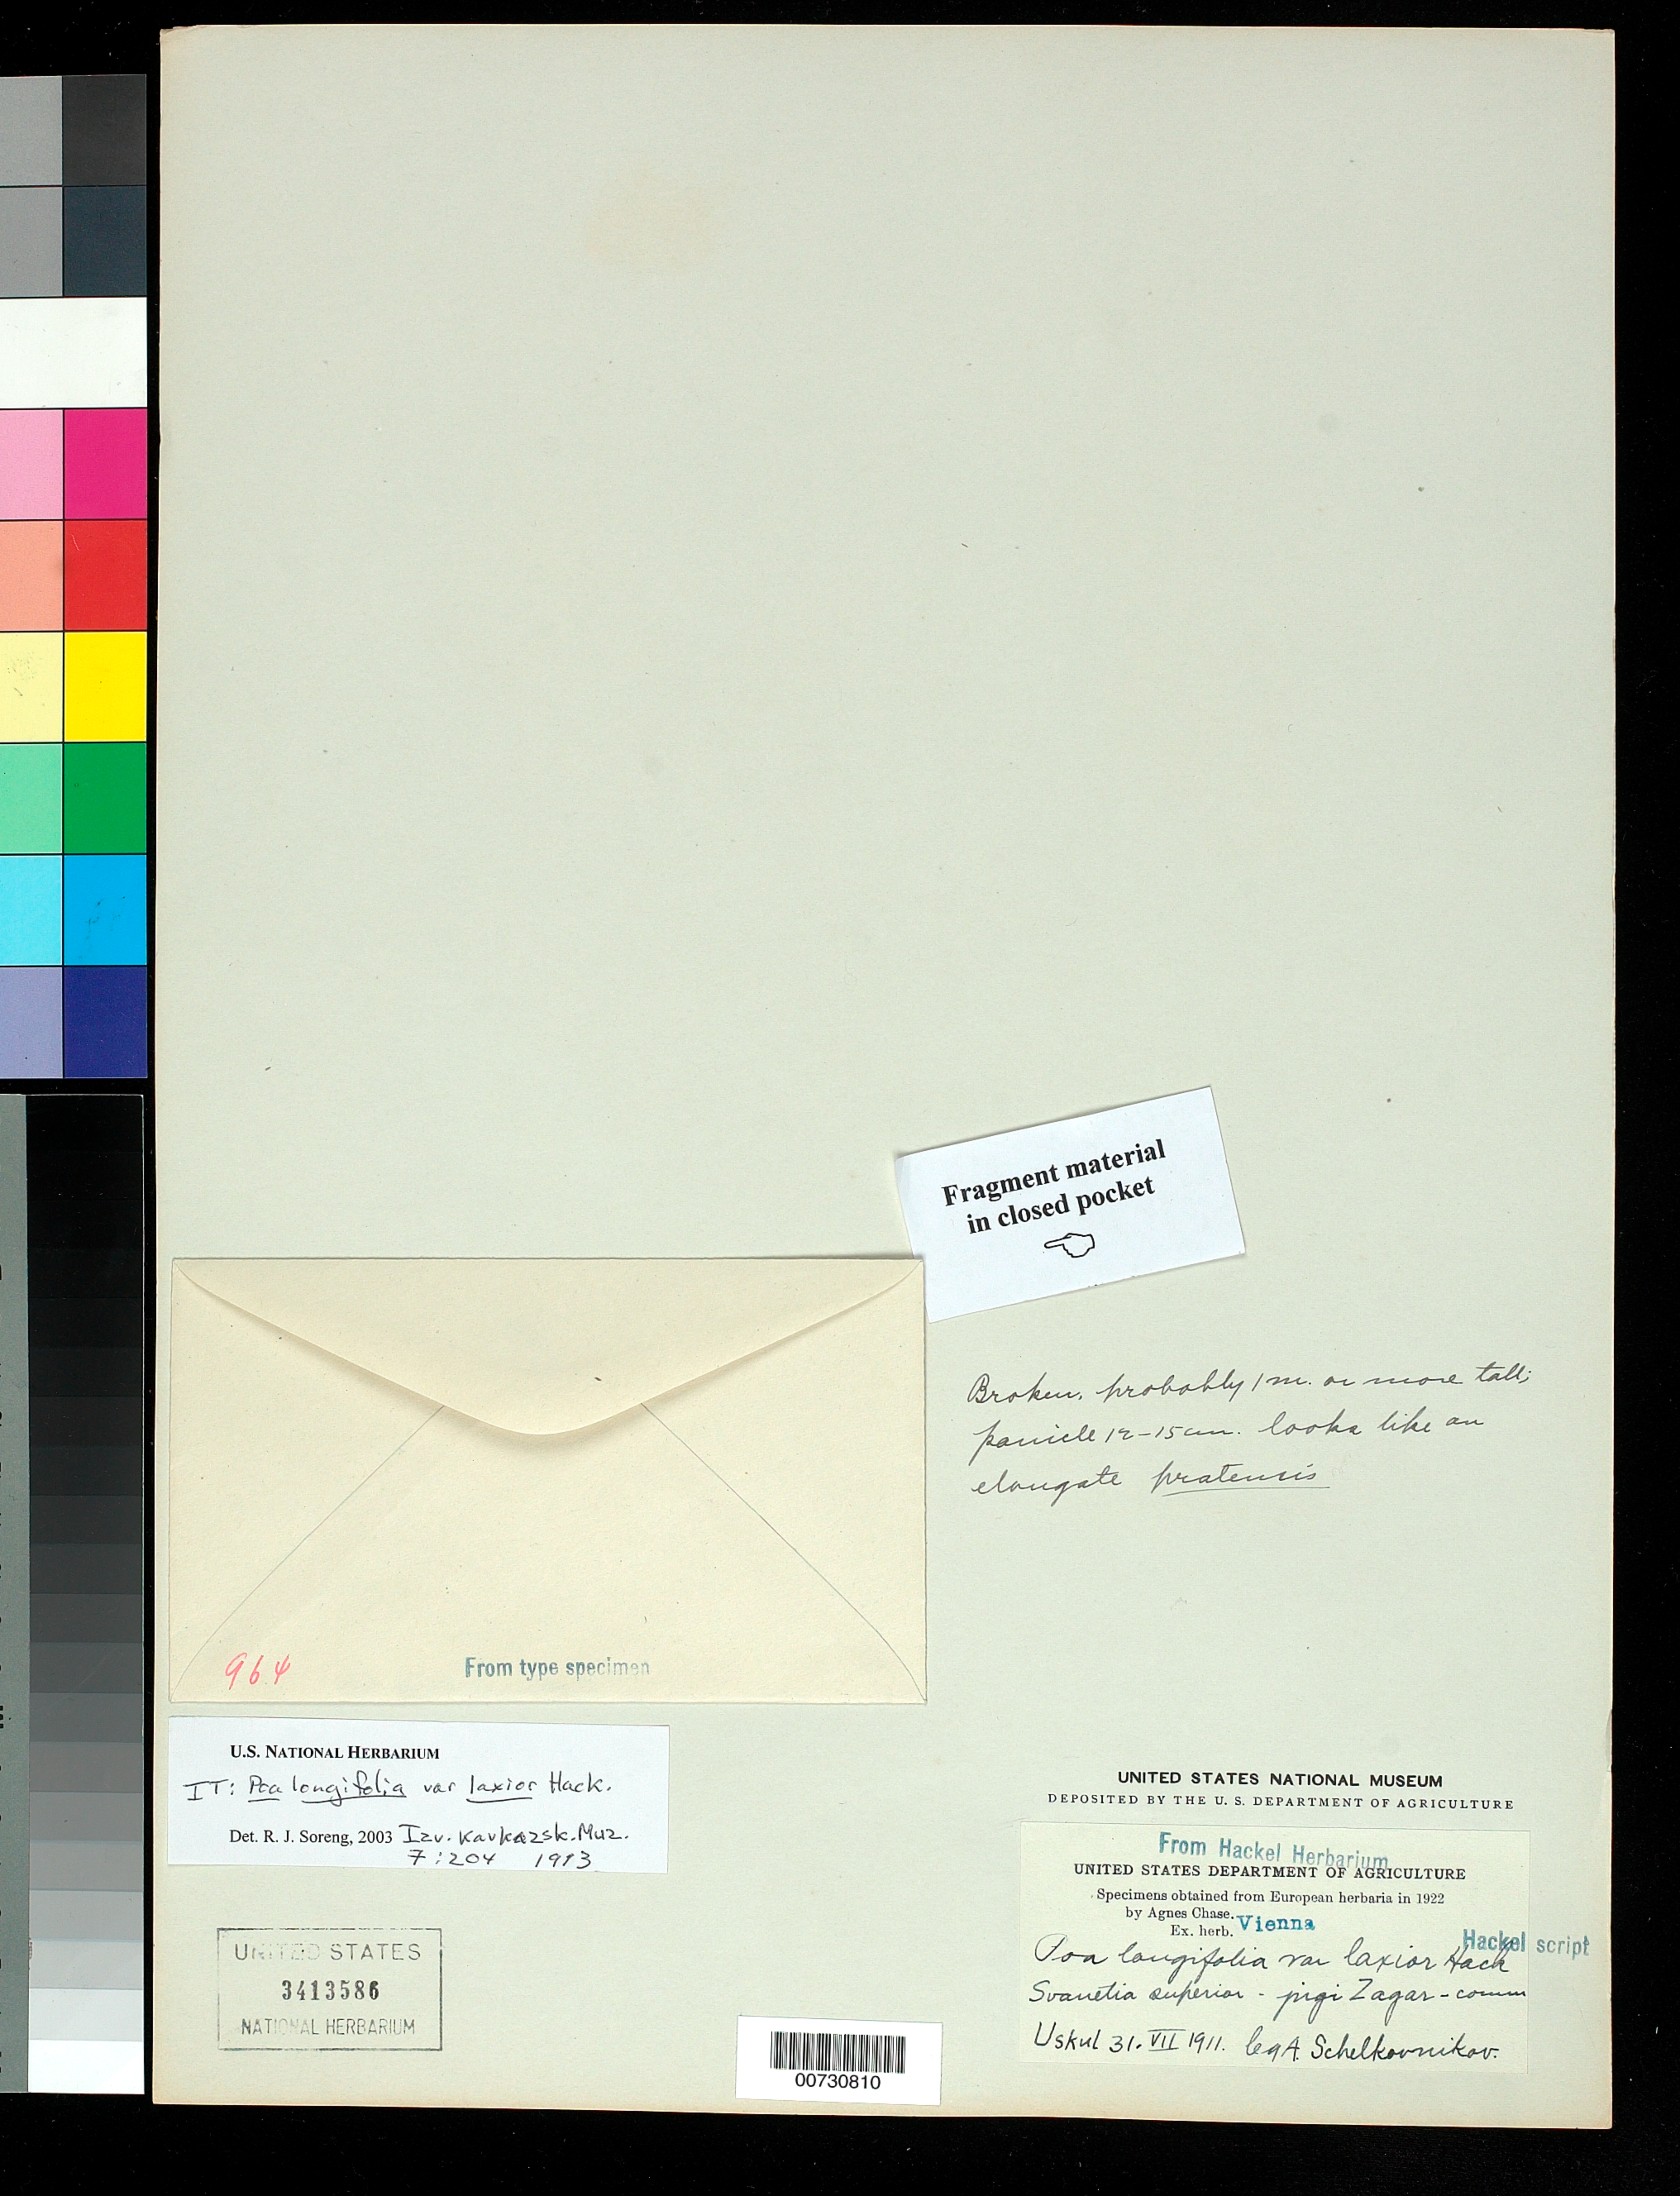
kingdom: Plantae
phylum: Tracheophyta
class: Liliopsida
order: Poales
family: Poaceae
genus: Poa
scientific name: Poa longifolia var. laxior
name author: Hack.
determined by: Soreng, Robert J., Research Associate (BOT), Smithsonian Institution - National Museum of Natural History (UNITED STATES)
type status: Isotype Fragment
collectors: A. B. Schelkovnikov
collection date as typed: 31 Jul 1911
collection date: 1911-07-31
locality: Svanetia superior - jugi Zagar - comm. Uskul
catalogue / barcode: US 3413586